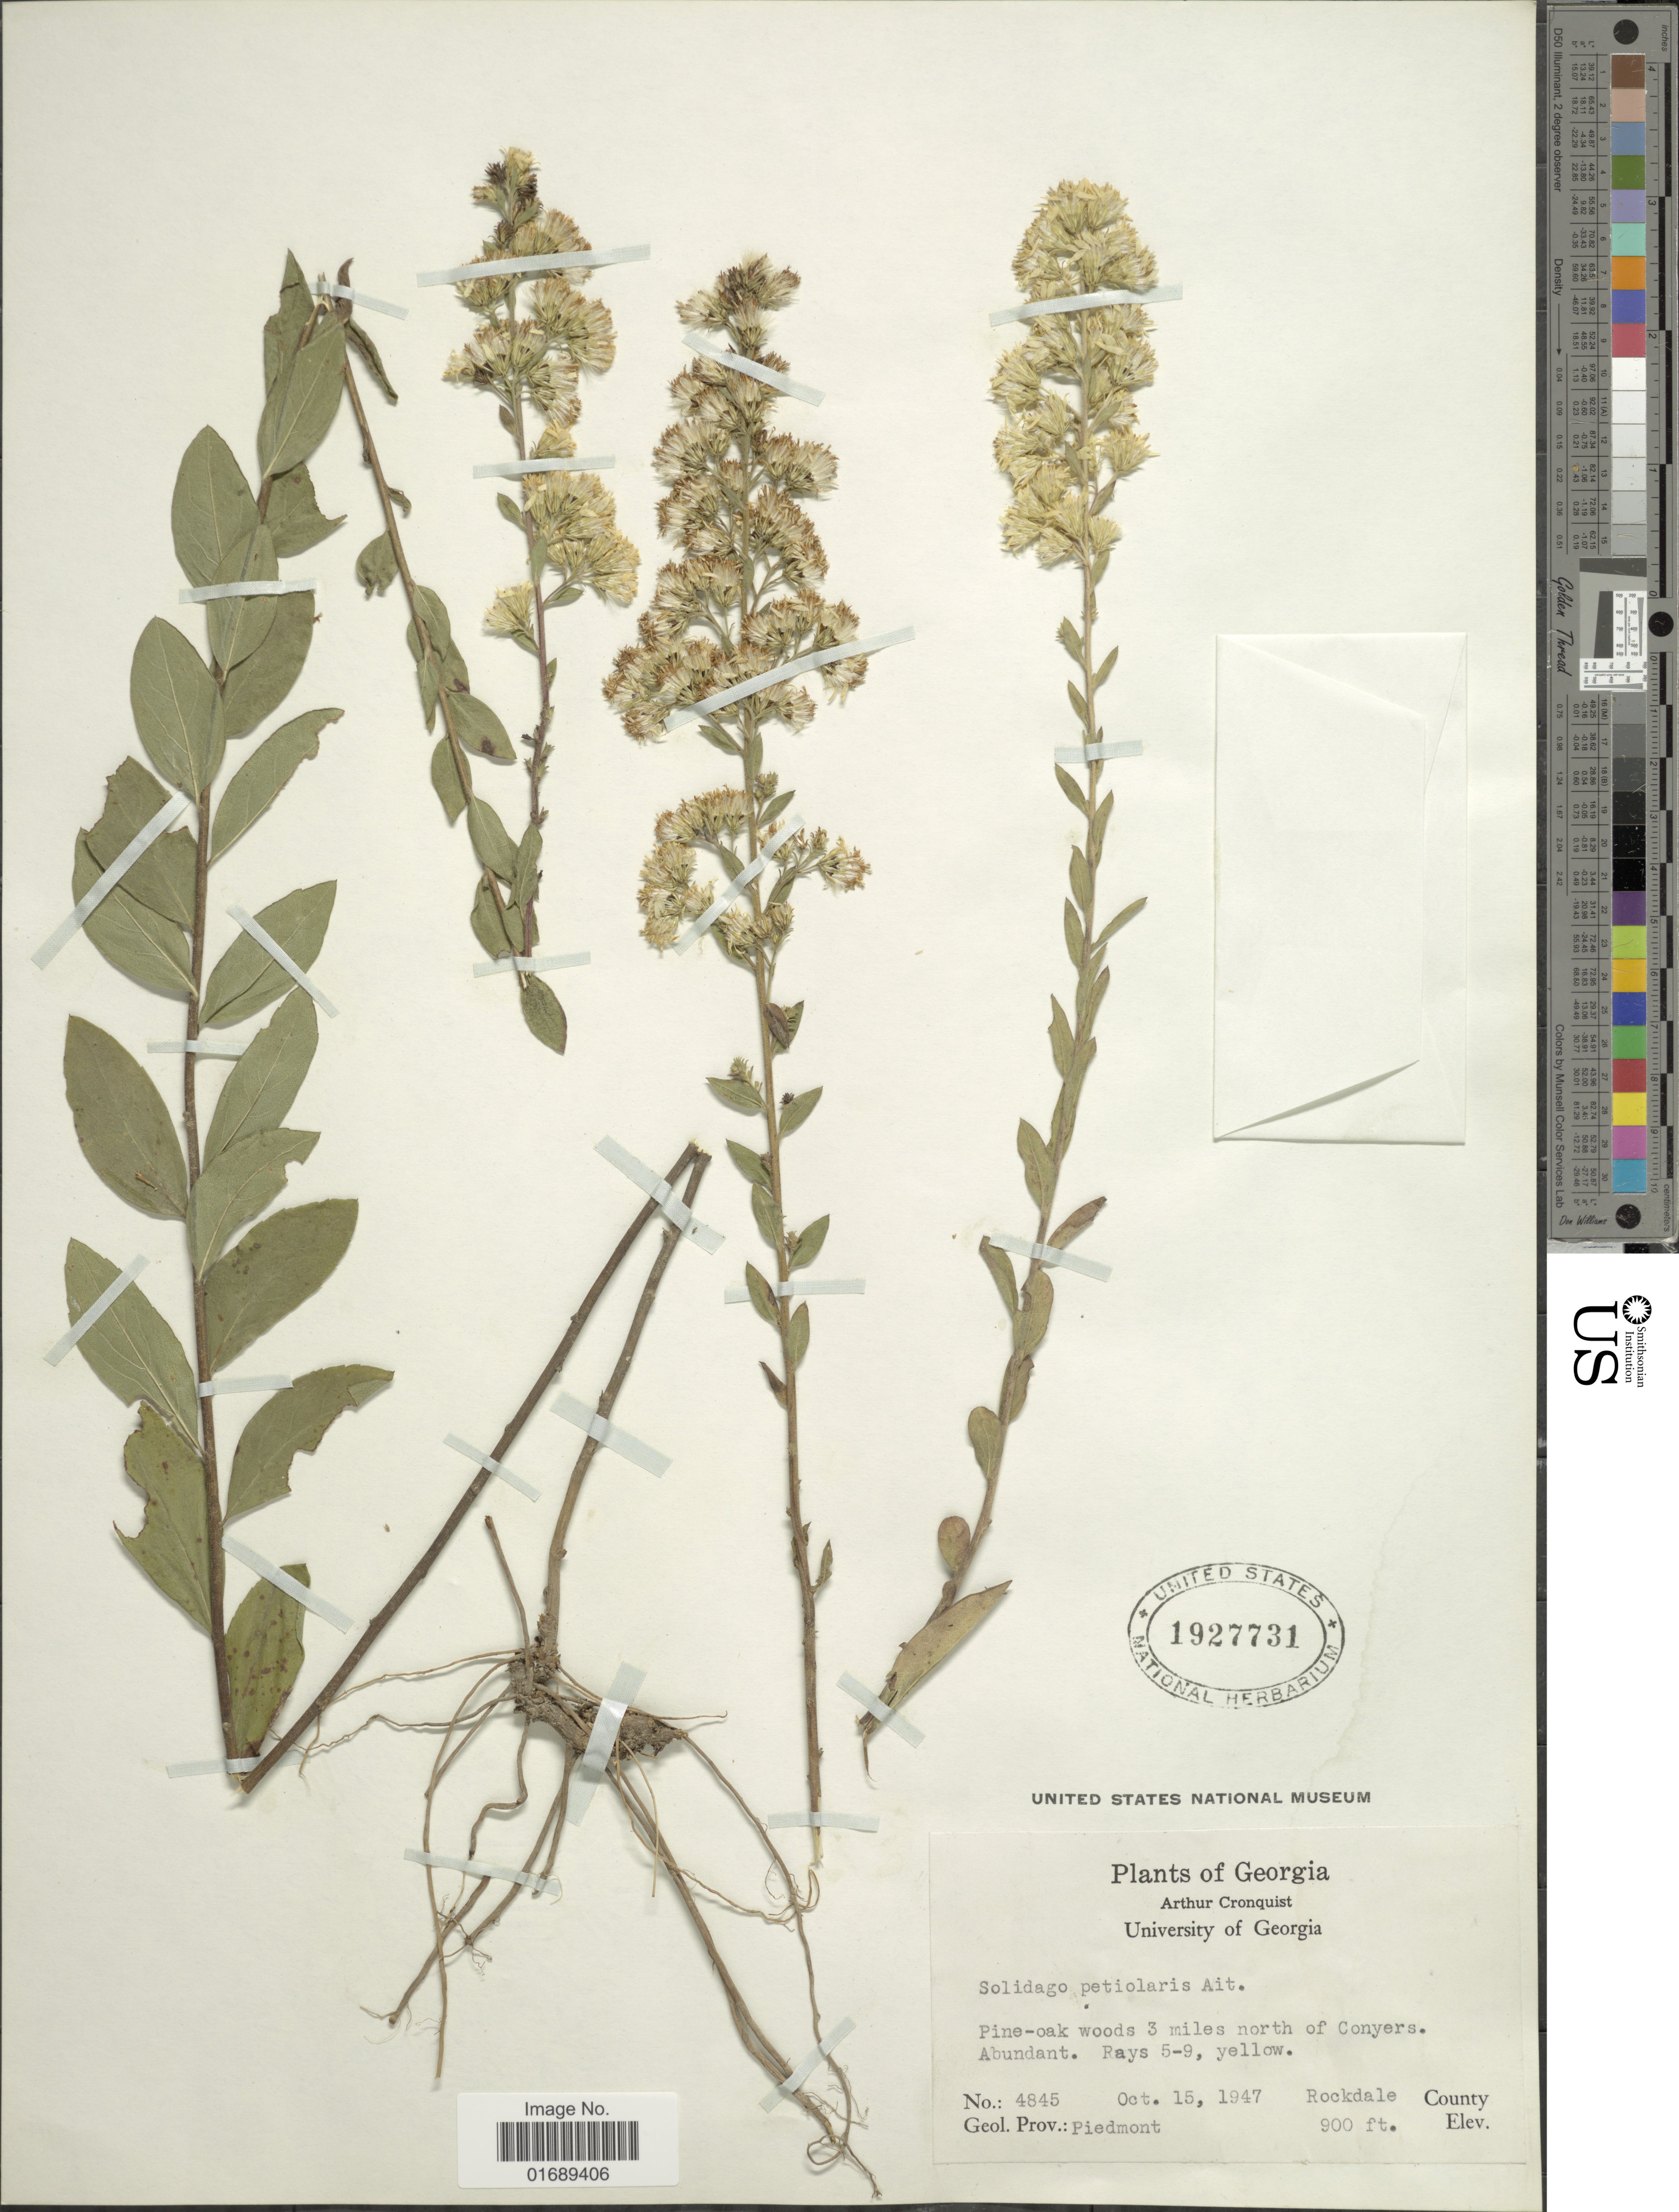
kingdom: Plantae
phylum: Tracheophyta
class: Magnoliopsida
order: Asterales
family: Asteraceae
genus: Solidago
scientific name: Solidago petiolaris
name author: Aiton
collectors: A. J. Cronquist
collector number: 4845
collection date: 1947-10-15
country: United States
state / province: Georgia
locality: Pine-oak woods 3 miles north of Conyers, Rockdale County, Geol. Prov.: Piedmont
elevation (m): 274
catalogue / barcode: US 1927731